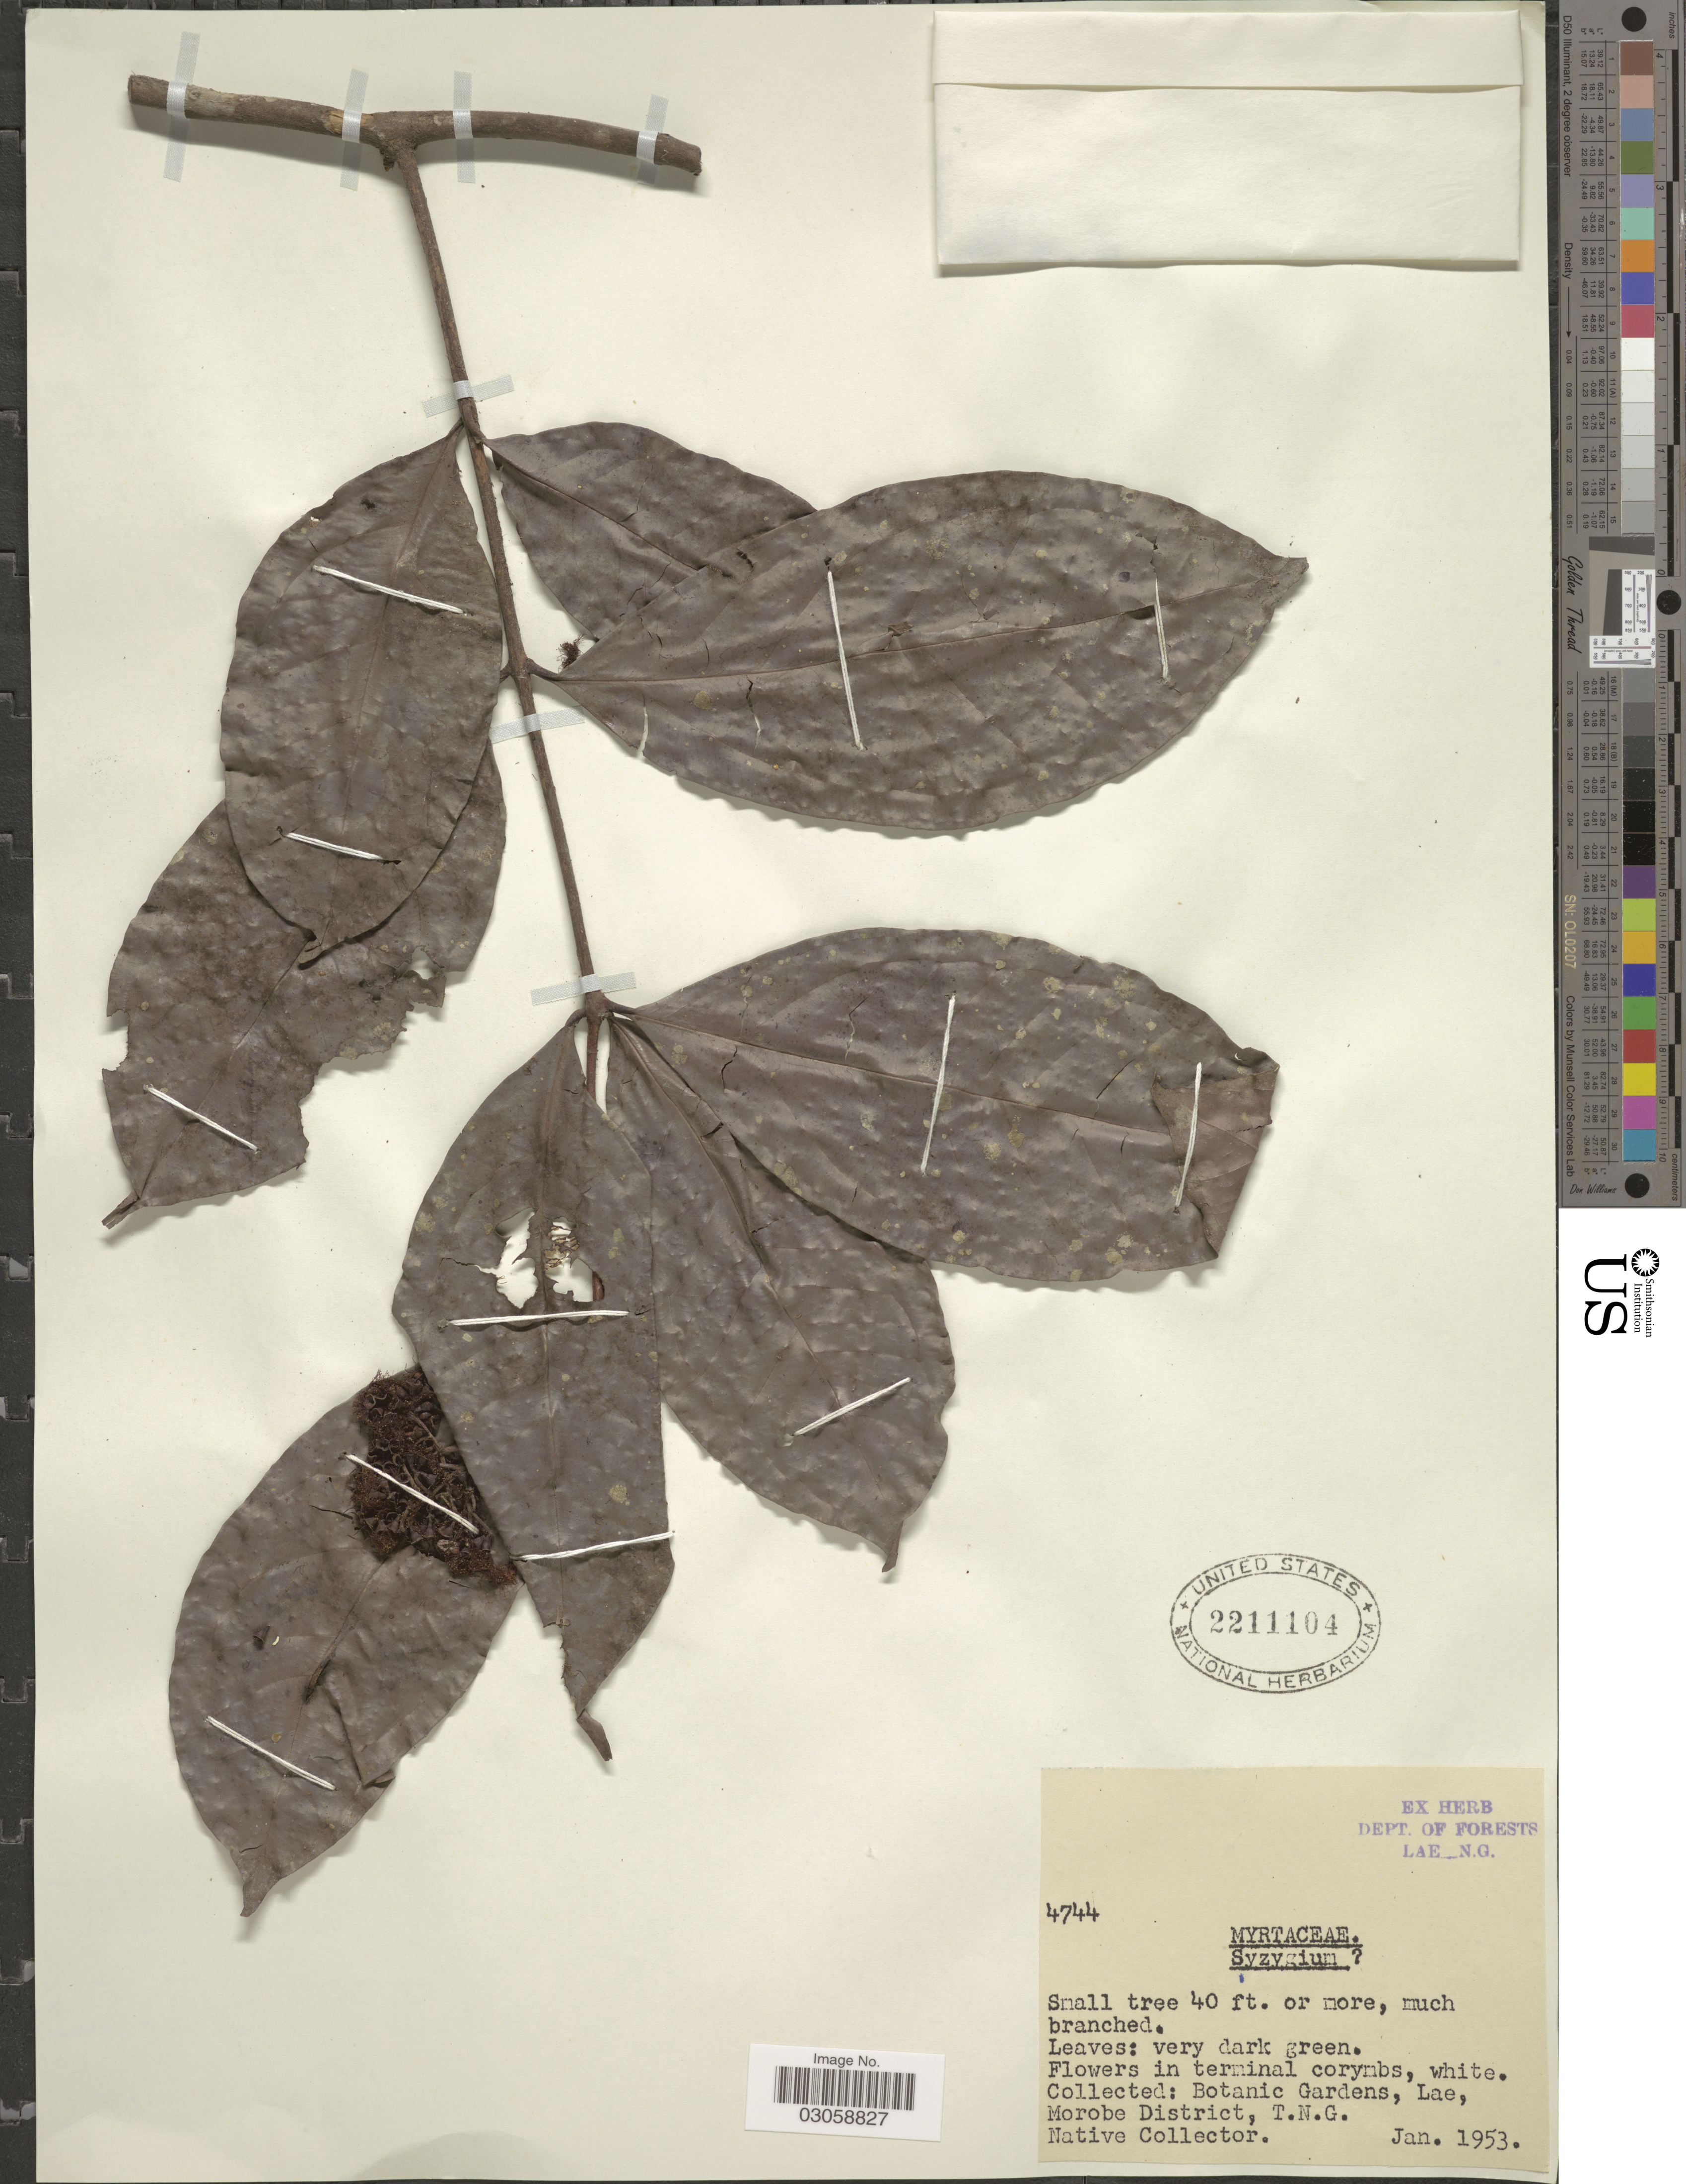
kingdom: Plantae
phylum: Tracheophyta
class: Magnoliopsida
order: Myrtales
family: Myrtaceae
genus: Syzygium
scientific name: Syzygium sp.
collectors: Native collector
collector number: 4744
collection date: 1953-01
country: Papua New Guinea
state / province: Morobe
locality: Botanic Gardens, Lae, Morobe District, T.N.G.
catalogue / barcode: US 2211104